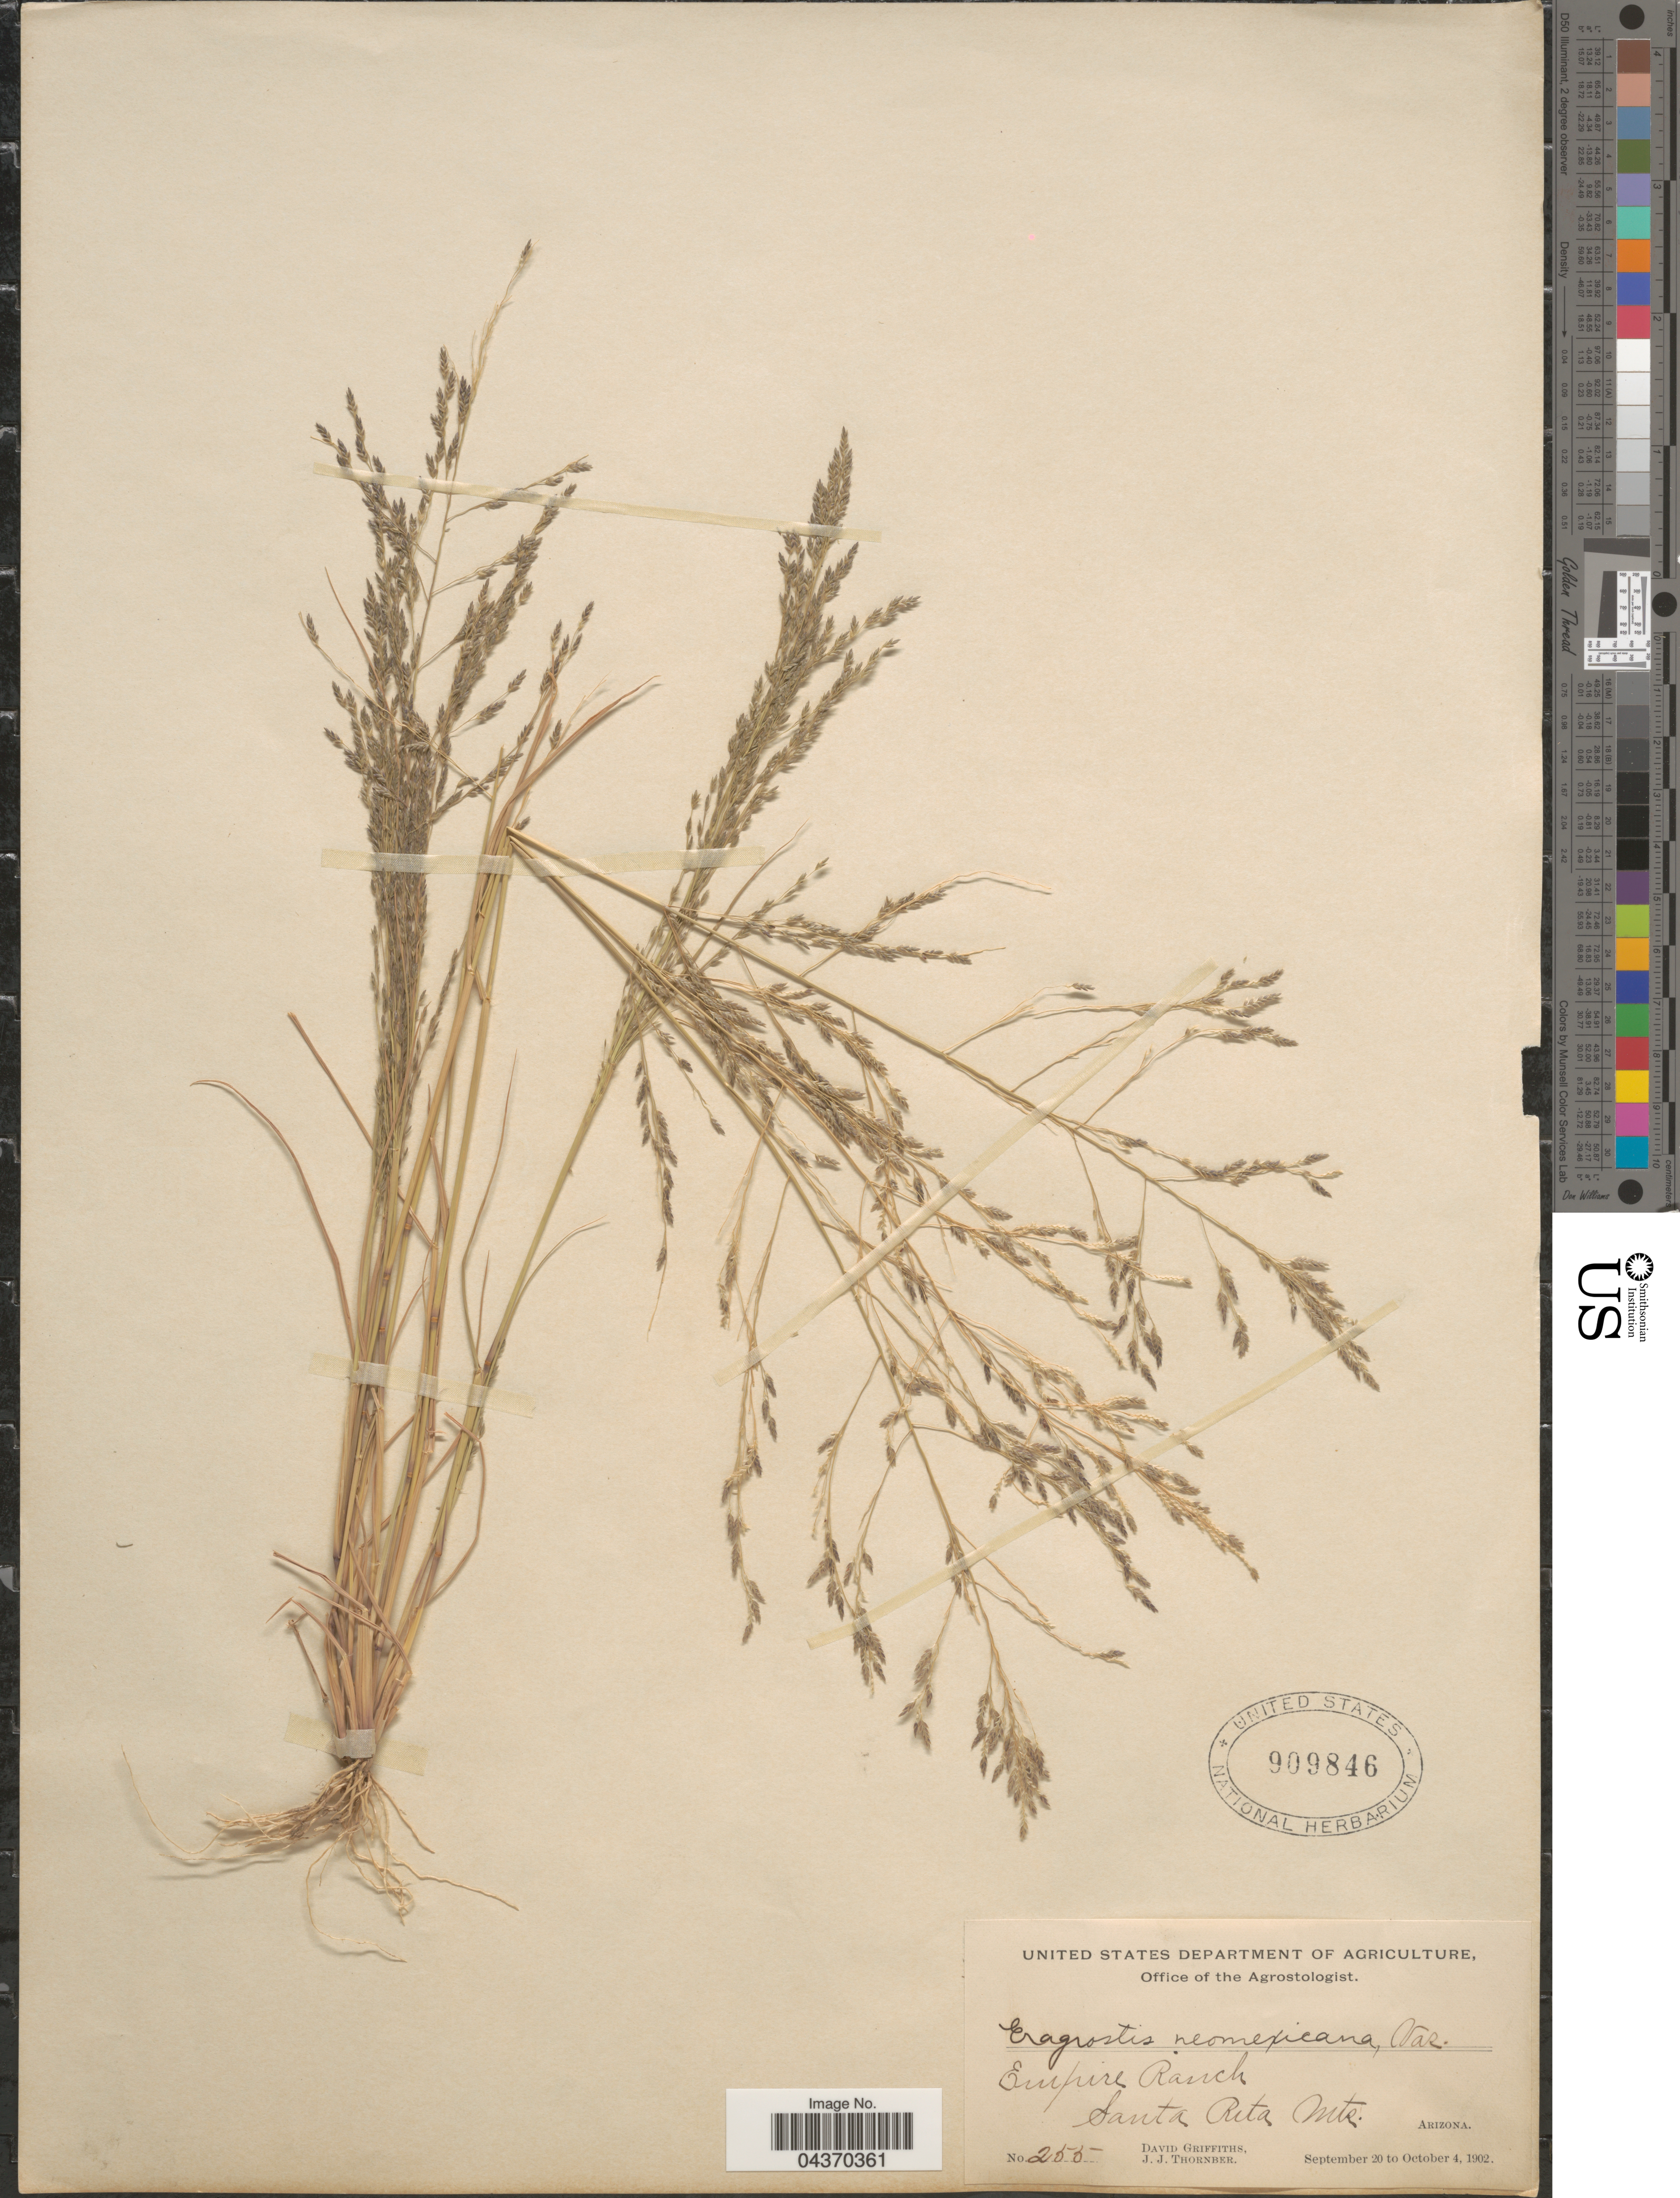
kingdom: Plantae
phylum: Tracheophyta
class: Liliopsida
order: Poales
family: Poaceae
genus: Eragrostis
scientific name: Eragrostis pectinacea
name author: (Michx.) Nees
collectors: D. Griffiths & J. Thornber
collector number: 255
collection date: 1902-09-20/1902-10-04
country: United States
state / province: Arizona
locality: Empire Ranch. Santa Rita Mts.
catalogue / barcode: US 909846